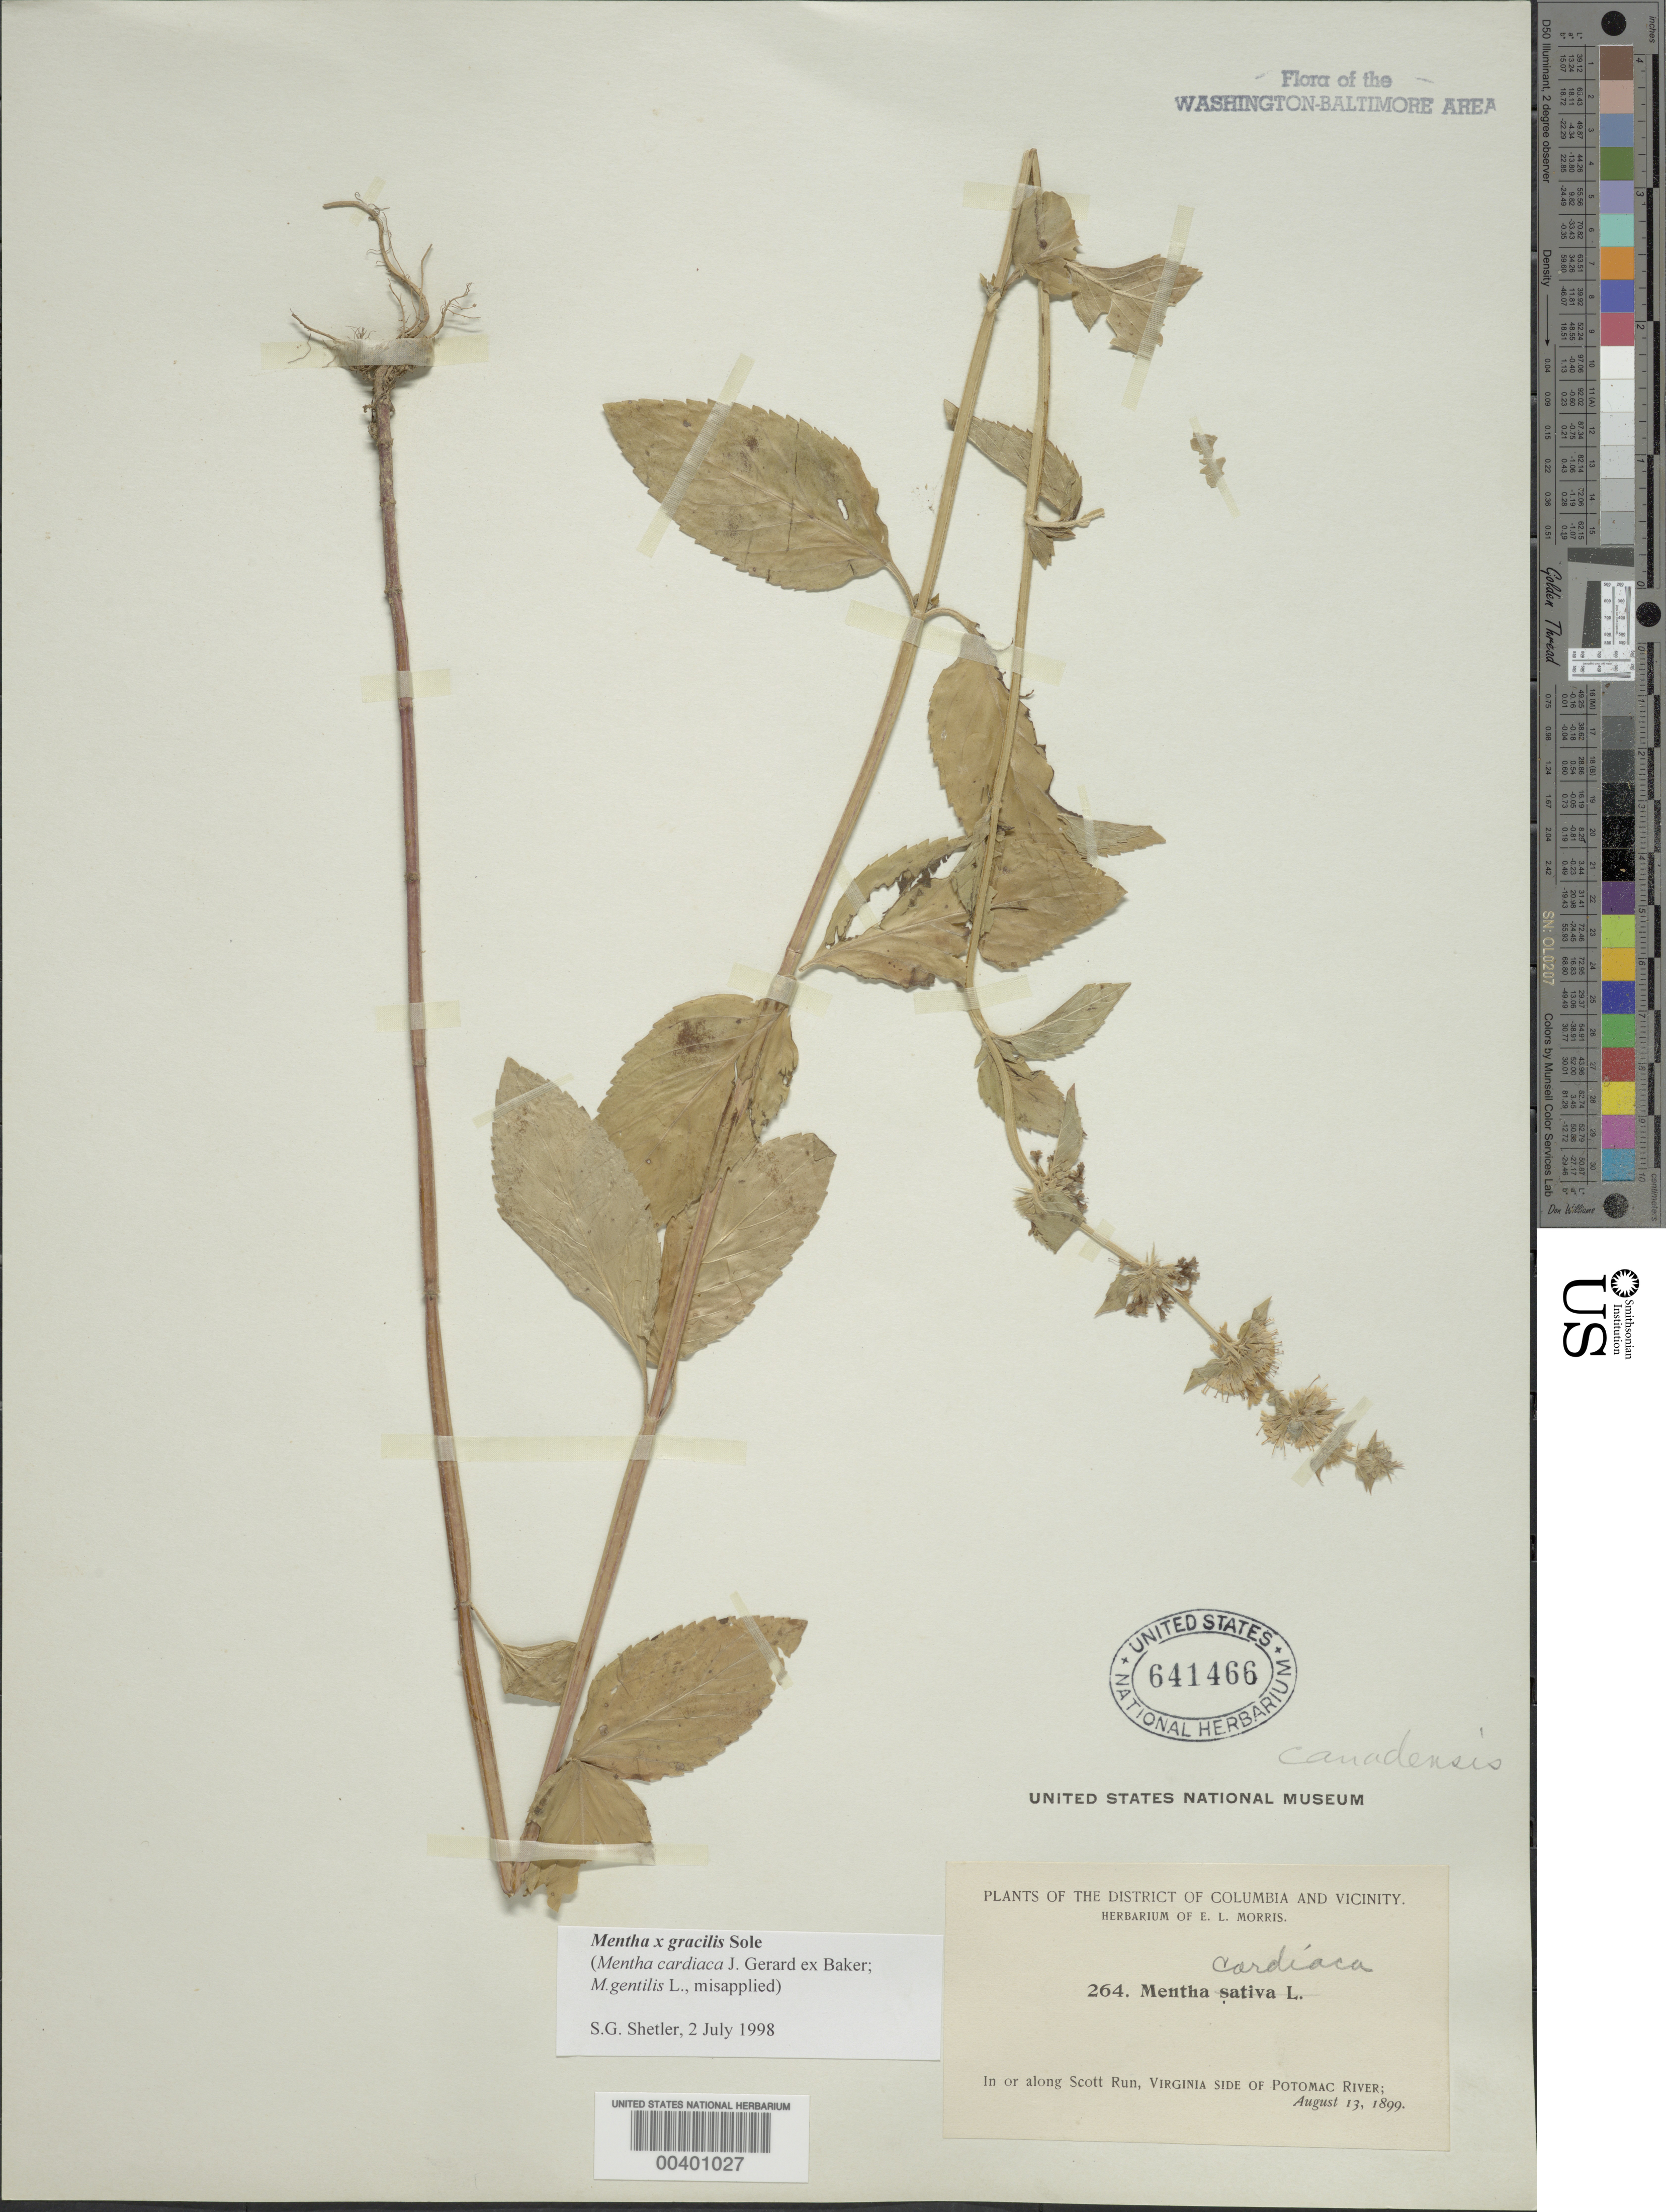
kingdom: Plantae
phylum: Tracheophyta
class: Magnoliopsida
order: Lamiales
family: Lamiaceae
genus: Mentha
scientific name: Mentha x gracilis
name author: Sole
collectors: E. L. Morris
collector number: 264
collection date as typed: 13 Aug 1899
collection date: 1899-08-13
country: United States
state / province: Virginia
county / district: Fairfax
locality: Scott Run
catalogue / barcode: US 641466